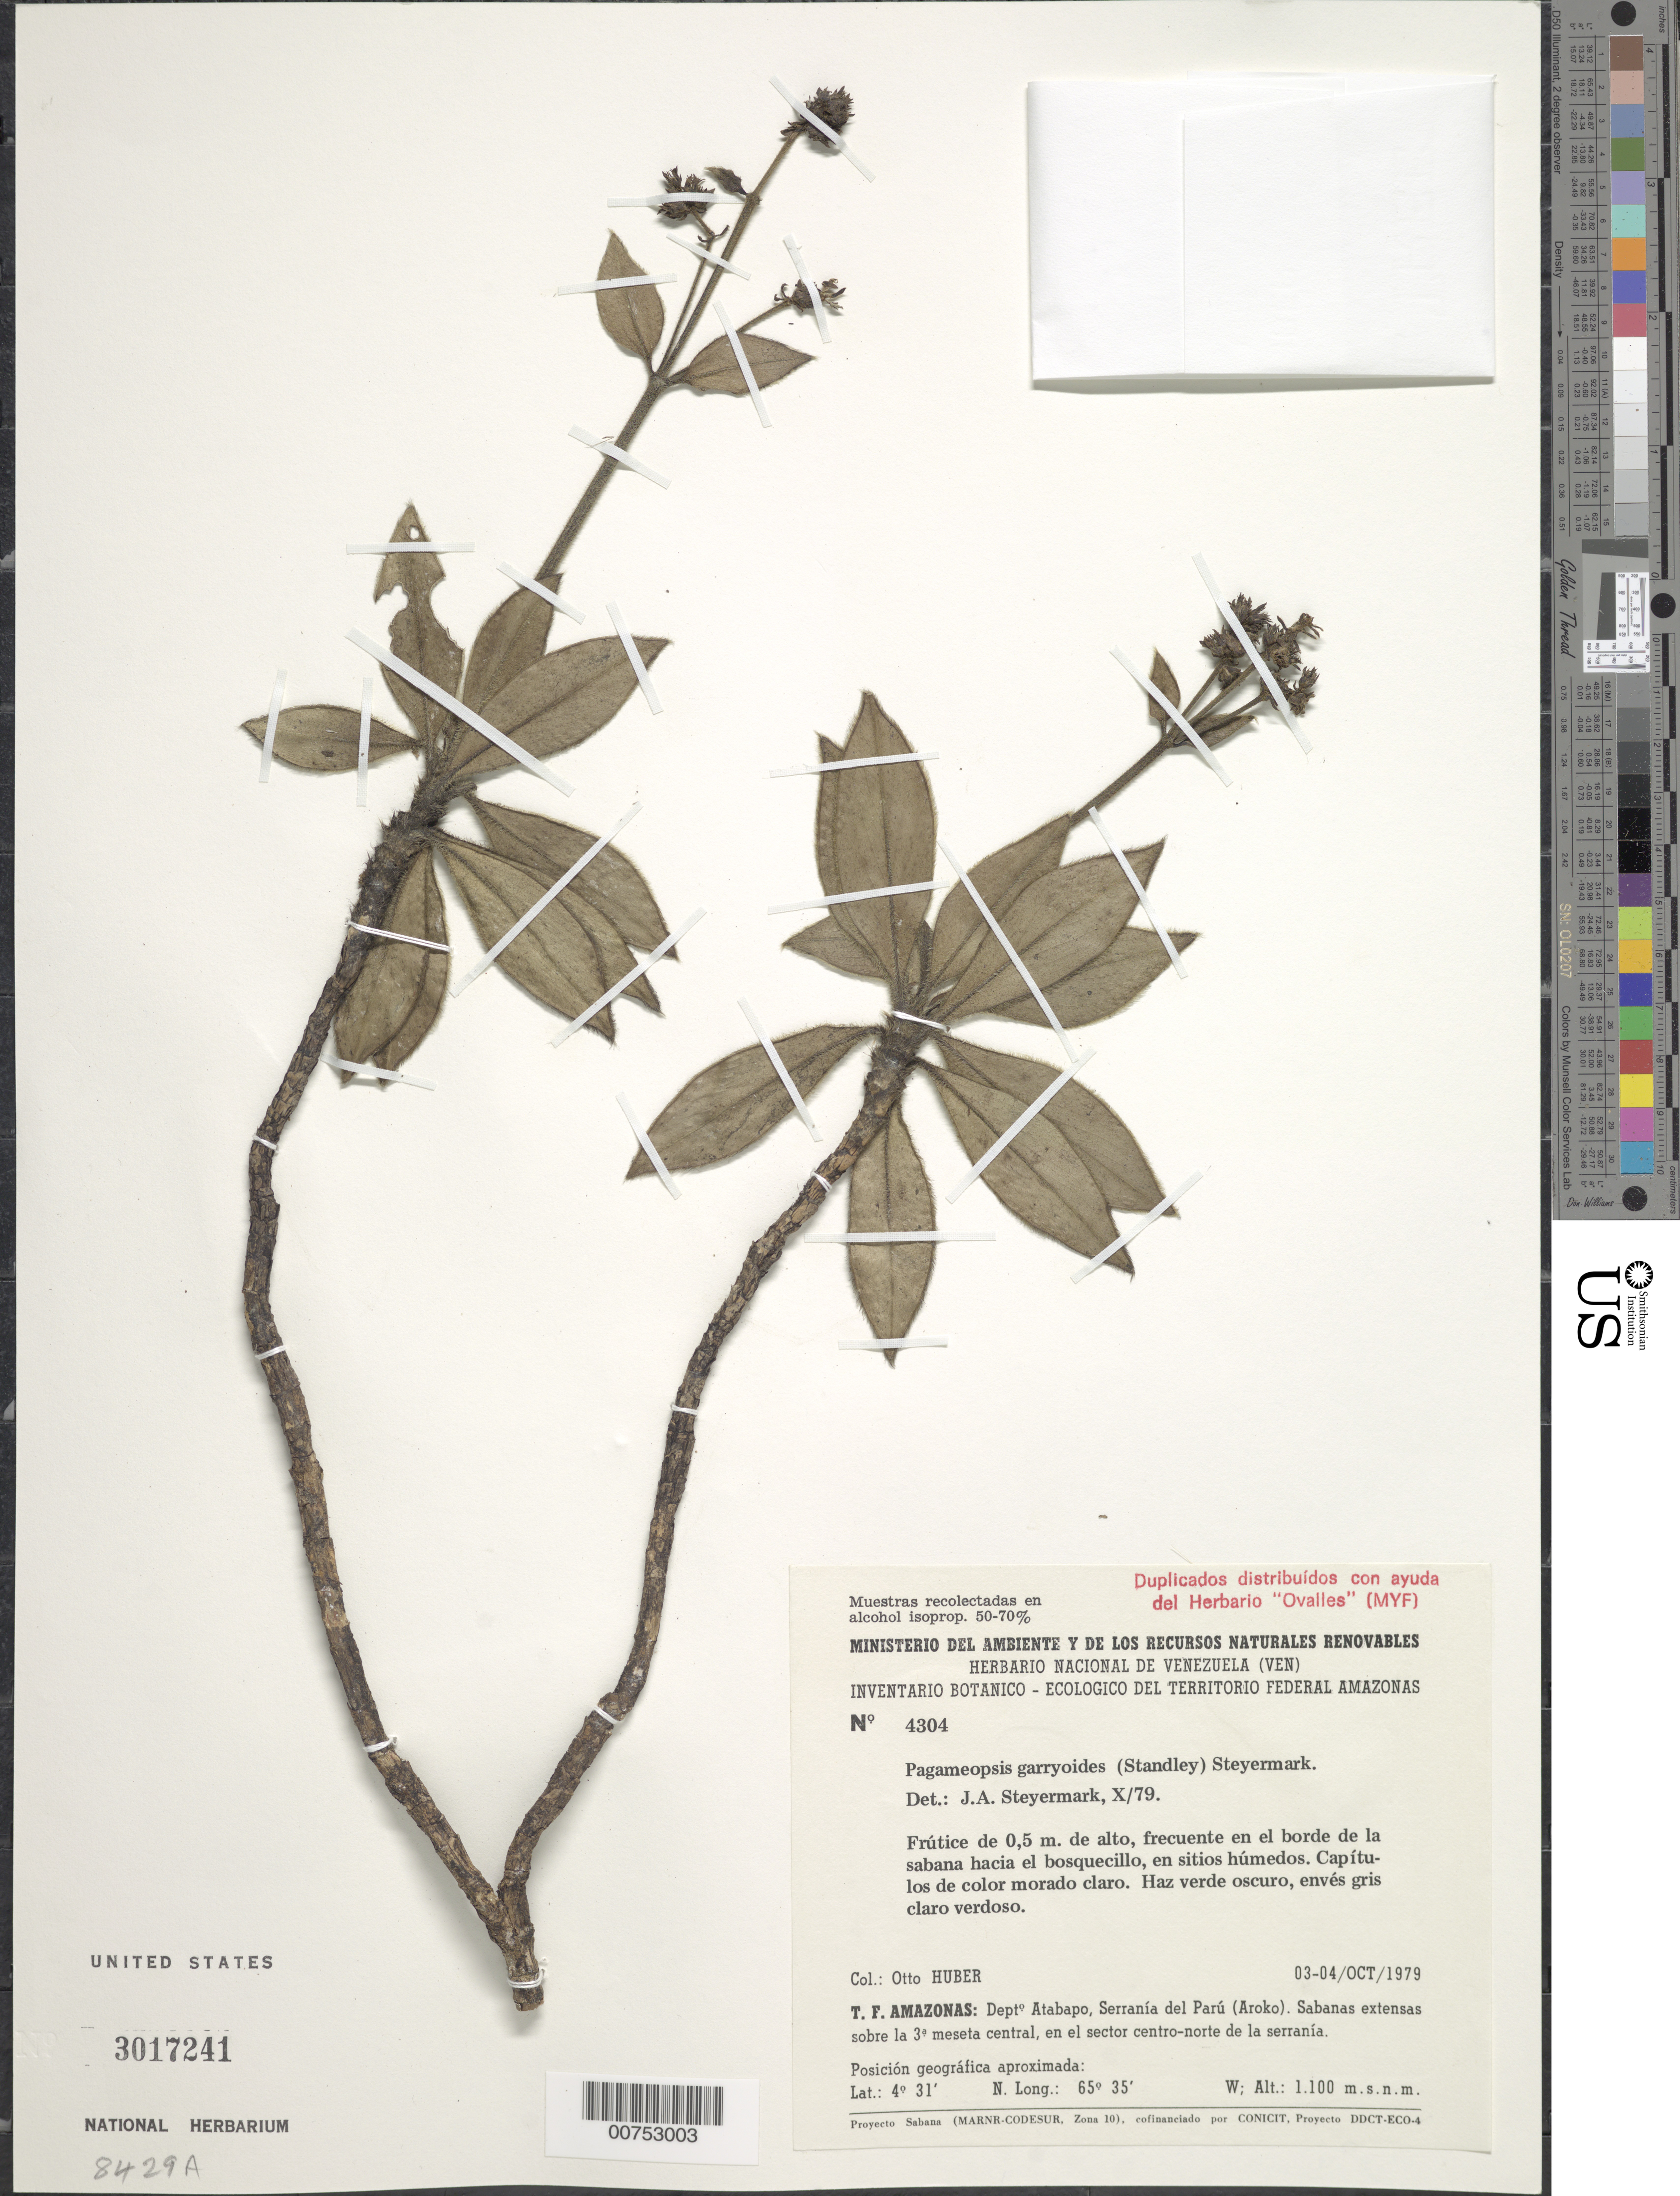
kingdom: Plantae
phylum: Tracheophyta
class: Magnoliopsida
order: Gentianales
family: Rubiaceae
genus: Pagameopsis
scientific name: Pagameopsis garryoides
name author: (Standl.) Steyerm.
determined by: Steyermark, Julian A., (VEN)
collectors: O. Huber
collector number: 4304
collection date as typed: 3-Oct-79 to 4-Oct-79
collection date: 1979-10-03/1979-10-04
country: Venezuela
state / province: Amazonas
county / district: Atabapo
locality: Serranía del Parú (Aroko); sobre la 3ª meseta central, en el sector centro-norte de la serranía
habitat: Sabanas extensas; en el borde de la sabana hacia el bosquecillo, en sitios humedos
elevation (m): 1100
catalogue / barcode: US 3017241